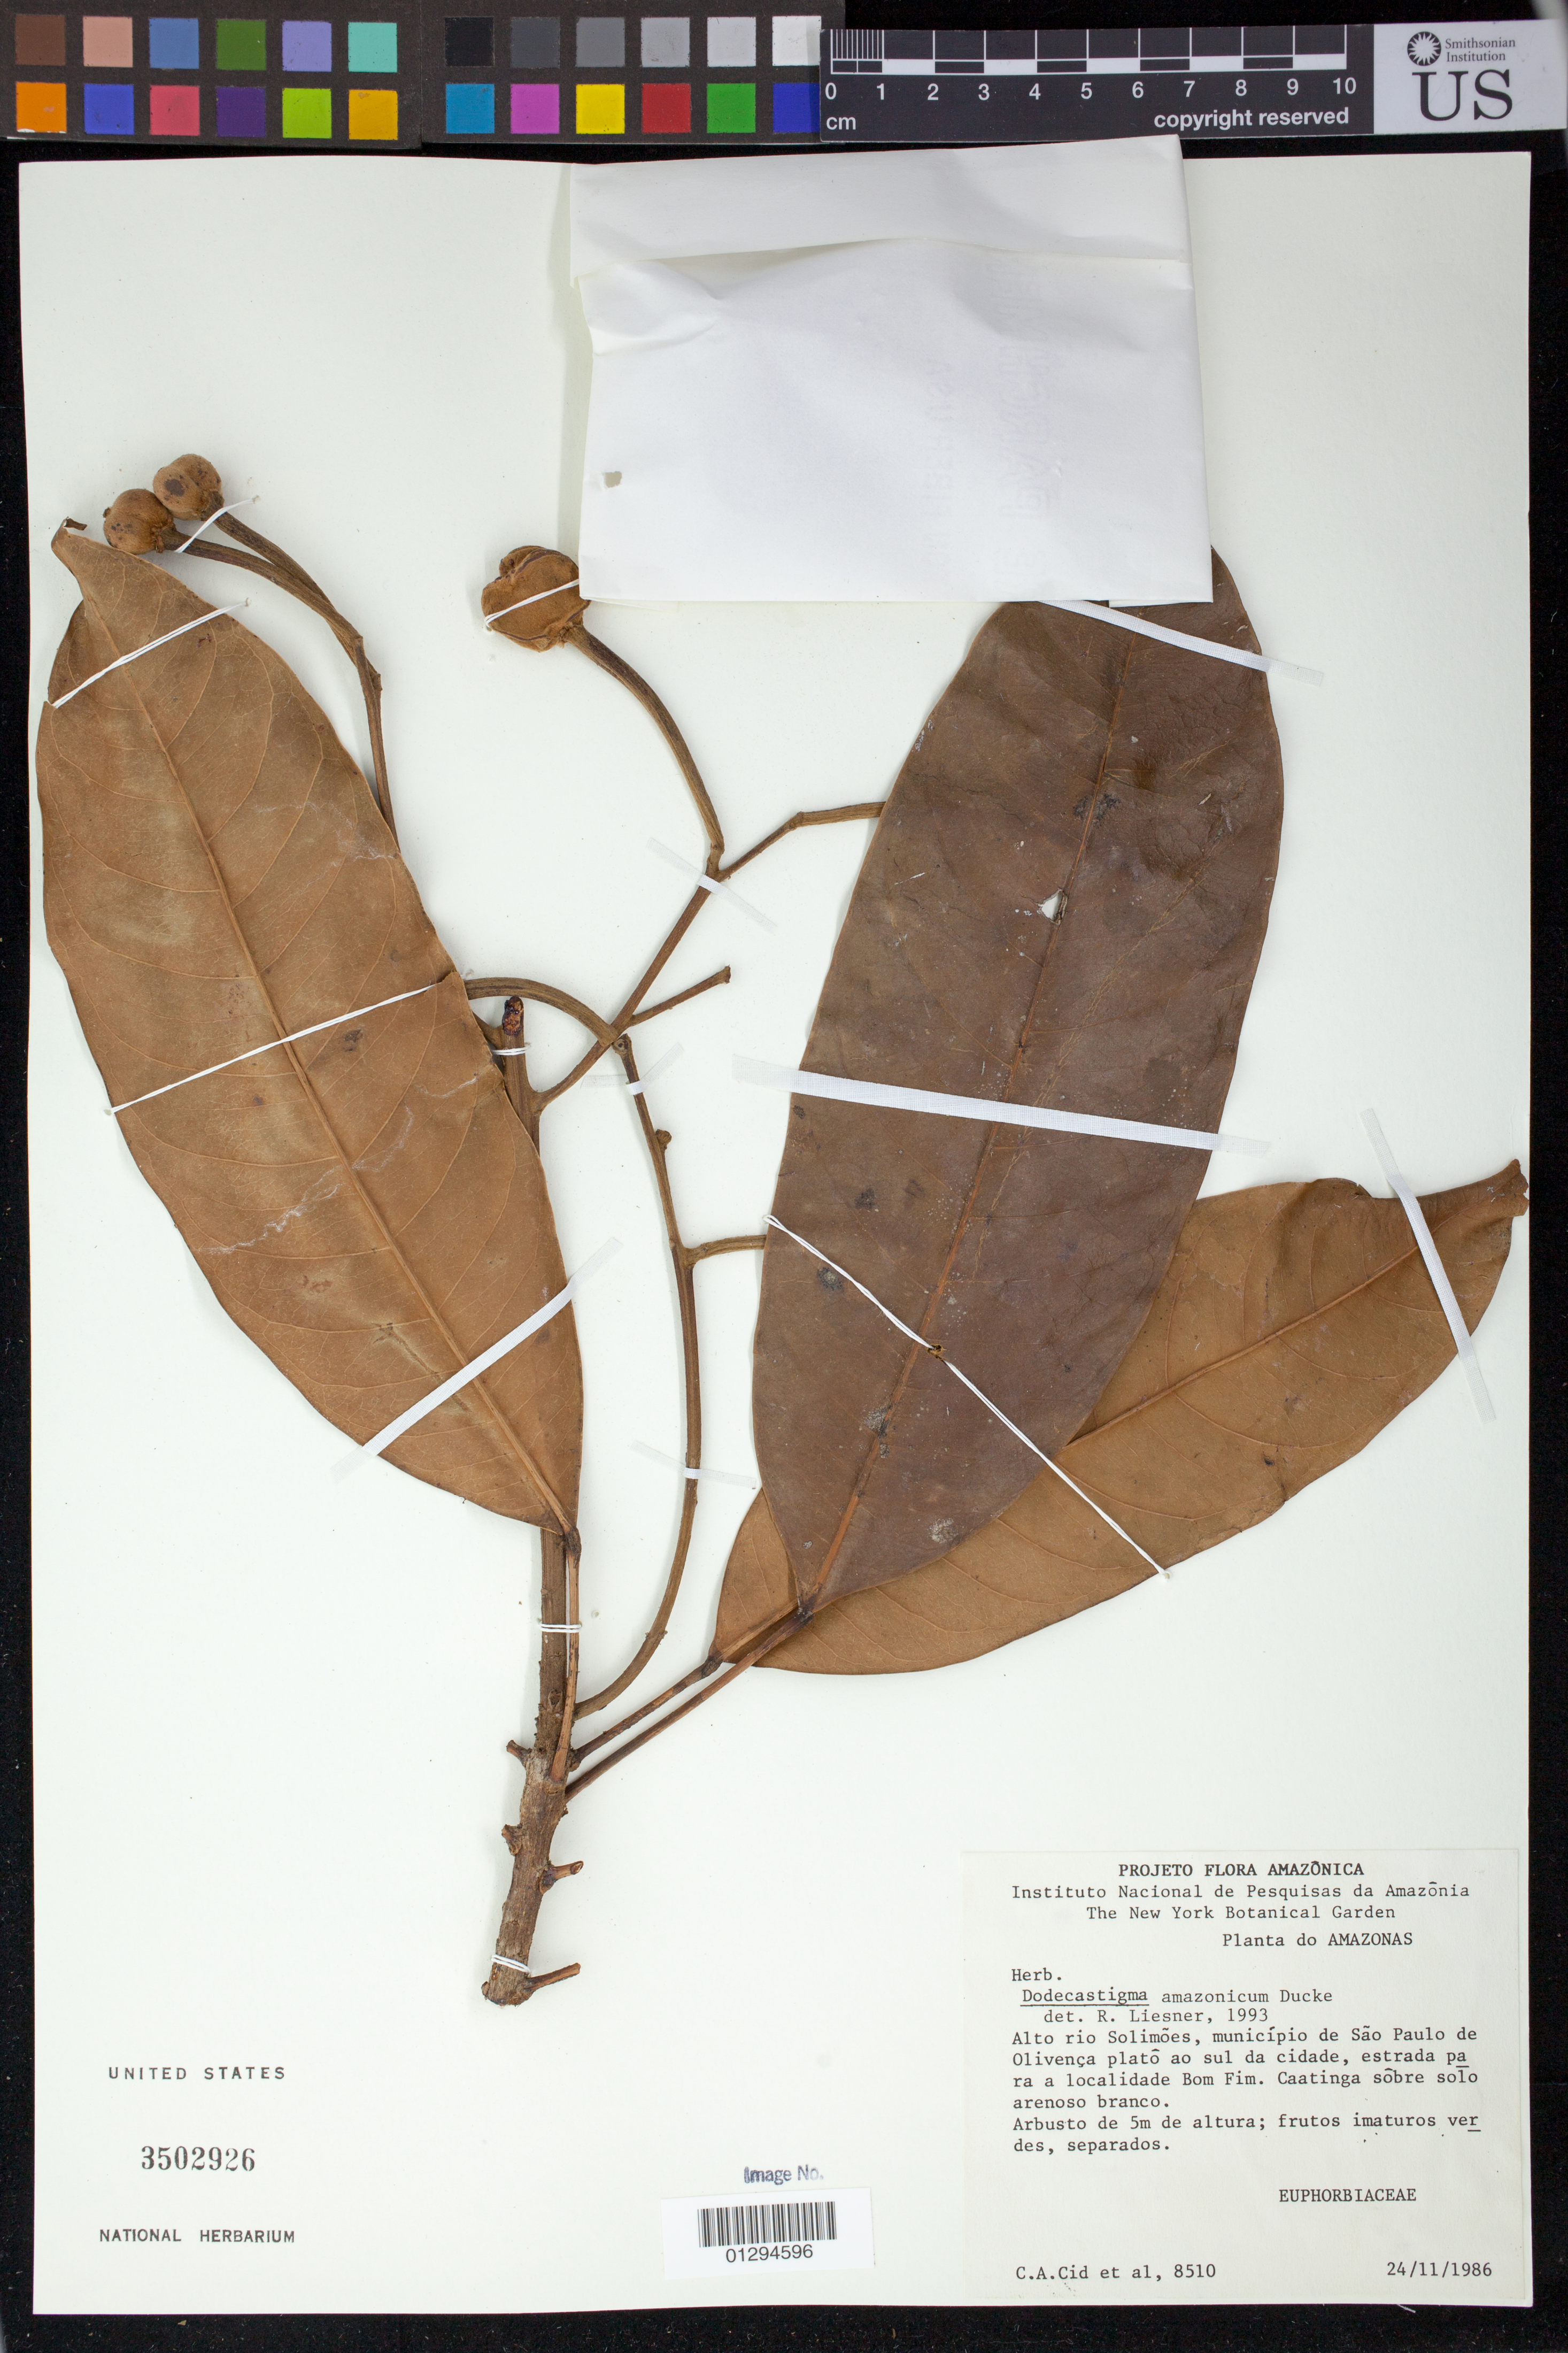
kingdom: Plantae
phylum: Tracheophyta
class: Magnoliopsida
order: Malpighiales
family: Euphorbiaceae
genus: Dodecastigma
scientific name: Dodecastigma amazonicum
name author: Ducke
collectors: C. A. Cid Ferreira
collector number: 8510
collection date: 1986-11-24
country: Brazil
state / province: Amazonas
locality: Alto rio Solimoes, municipio de Sao Paulo de Olivenca plato ao sul da cidade, estrada para a localidade Bom Fim.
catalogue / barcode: US 3502926